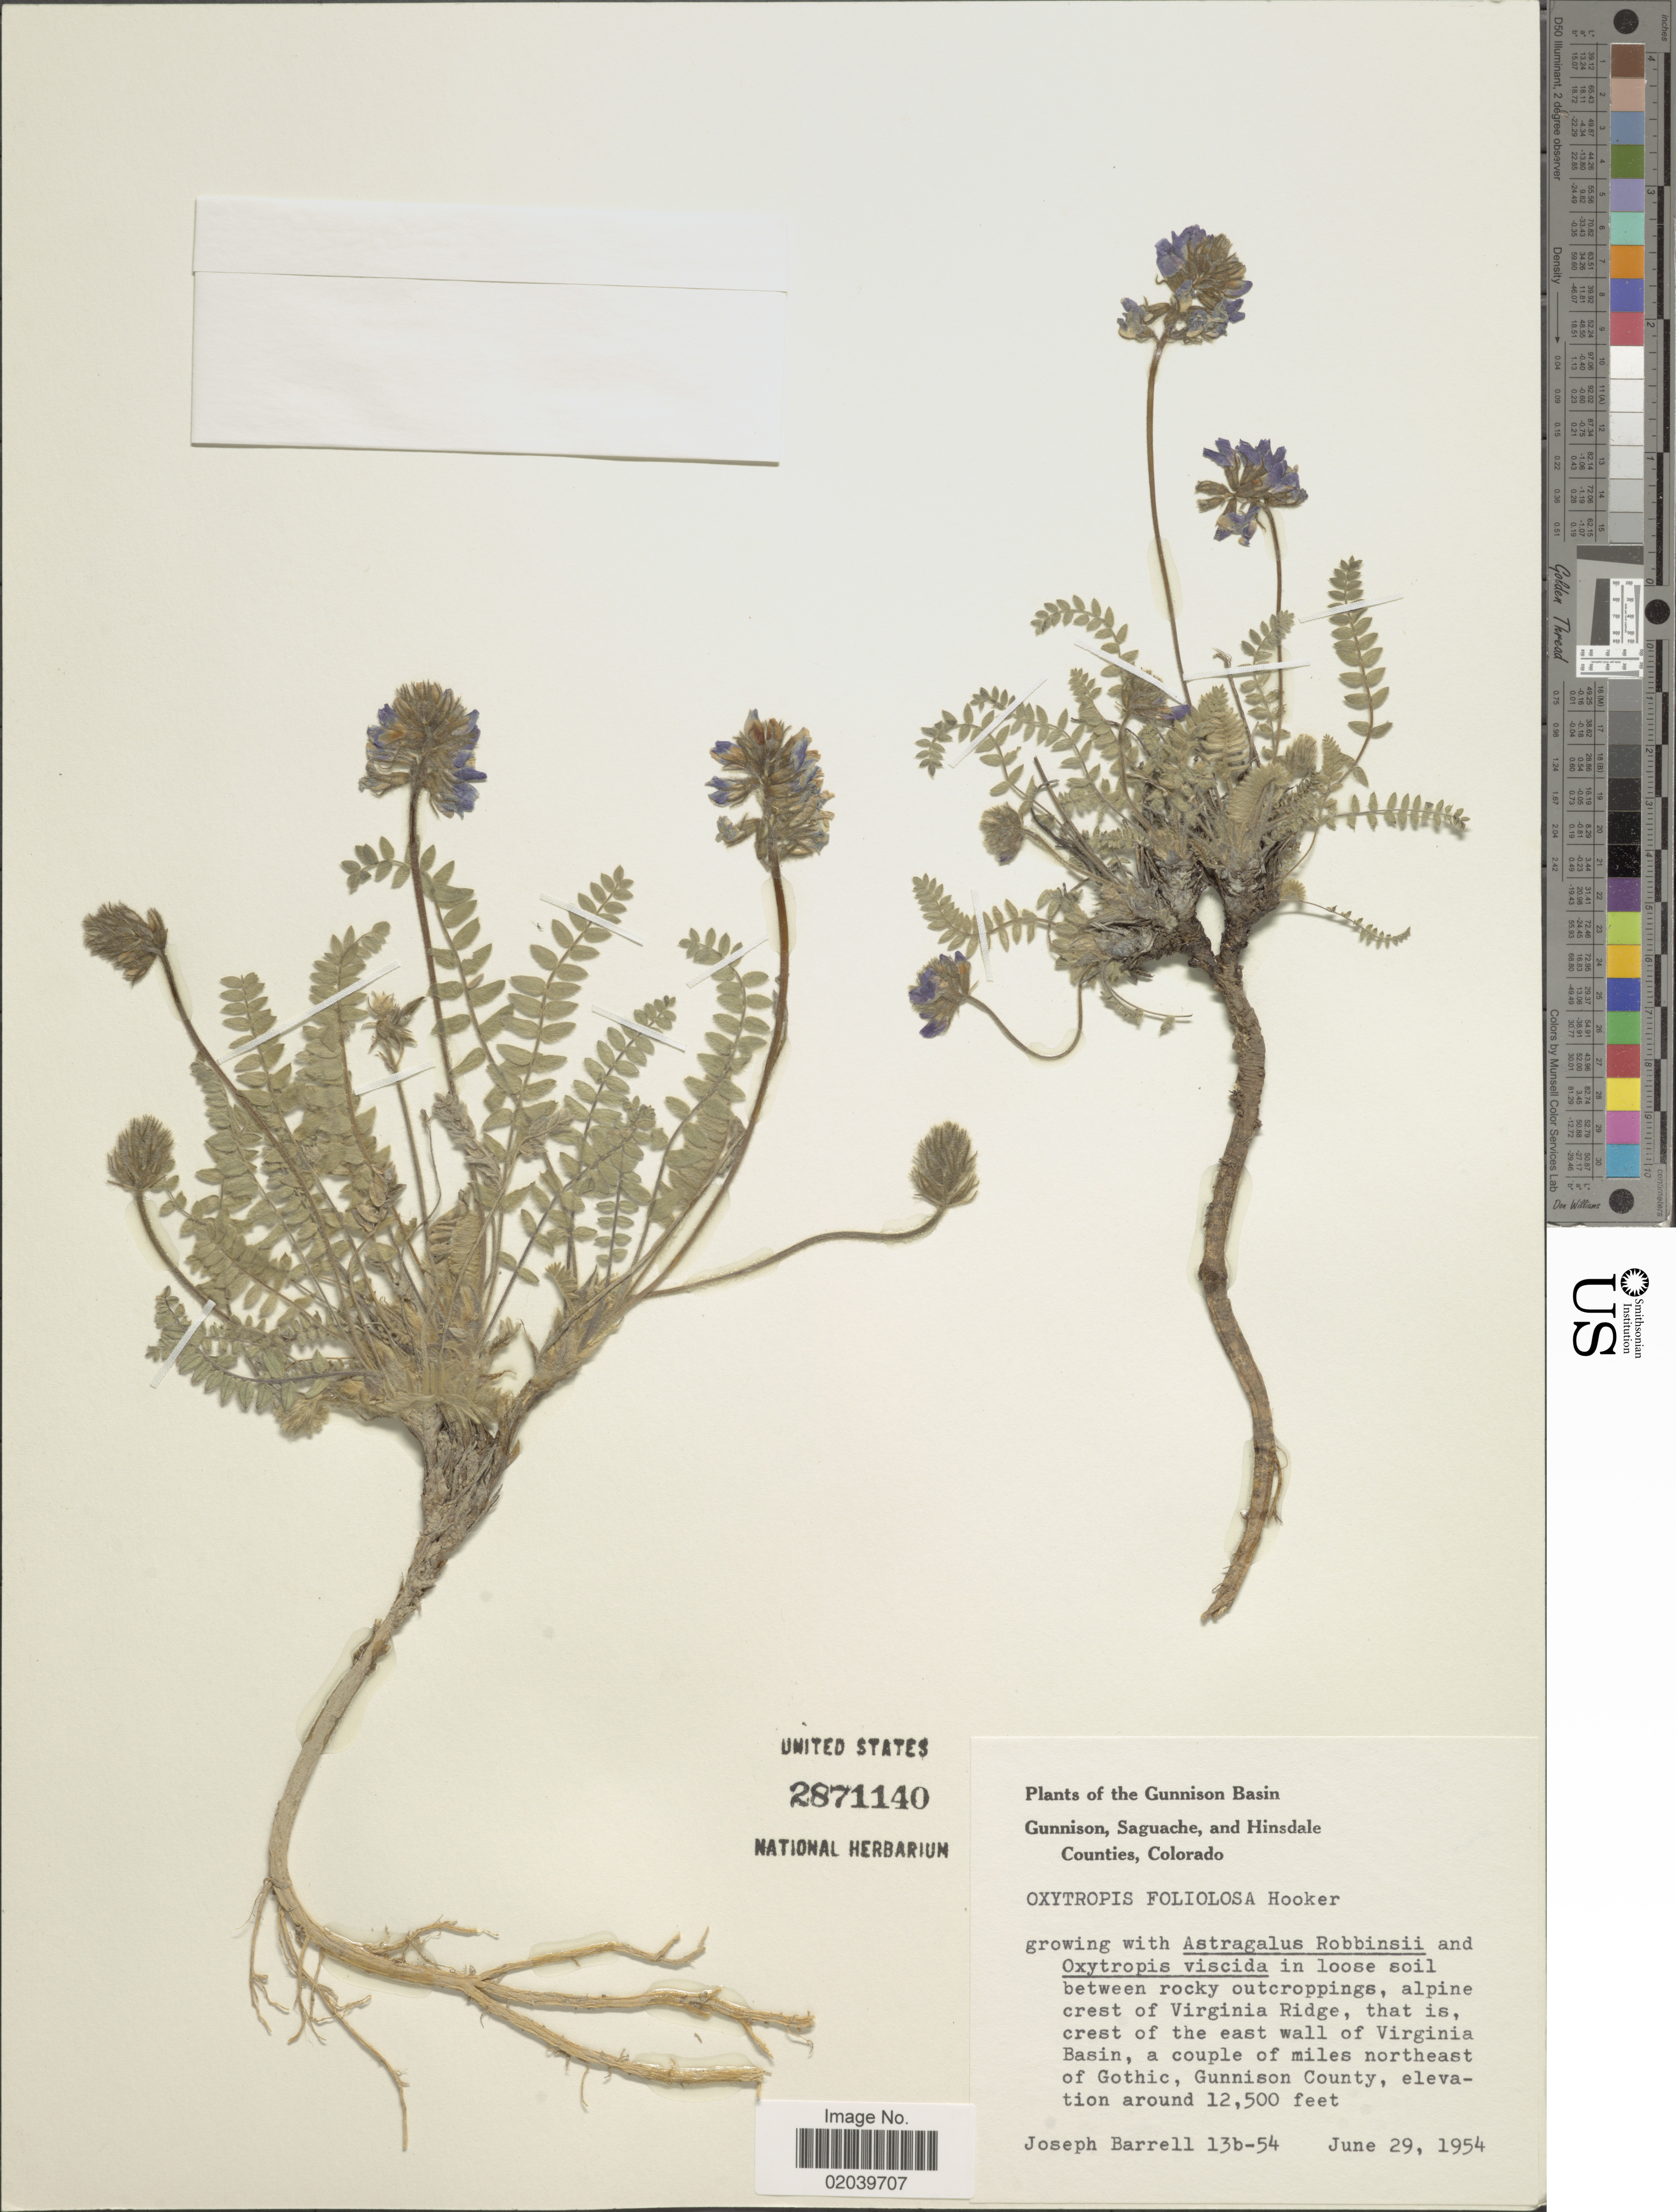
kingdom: Plantae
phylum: Tracheophyta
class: Magnoliopsida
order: Fabales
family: Fabaceae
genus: Oxytropis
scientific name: Oxytropis deflexa var. foliolosa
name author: (Hook.) Barneby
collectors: J. Barrell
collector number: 13b-54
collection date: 1954-06-29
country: United States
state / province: Colorado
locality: Gunnison Basin. Gunnison, Saguache, and Hinsdale Counties, Colorado. In loose soil between rocky outcroppings, alpine crest of Virginia Ridge, that is, crest of the east wall of Virginia Basin, a couple of miles northeast of Gothic, Gunnison County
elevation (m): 3810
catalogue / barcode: US 2871140